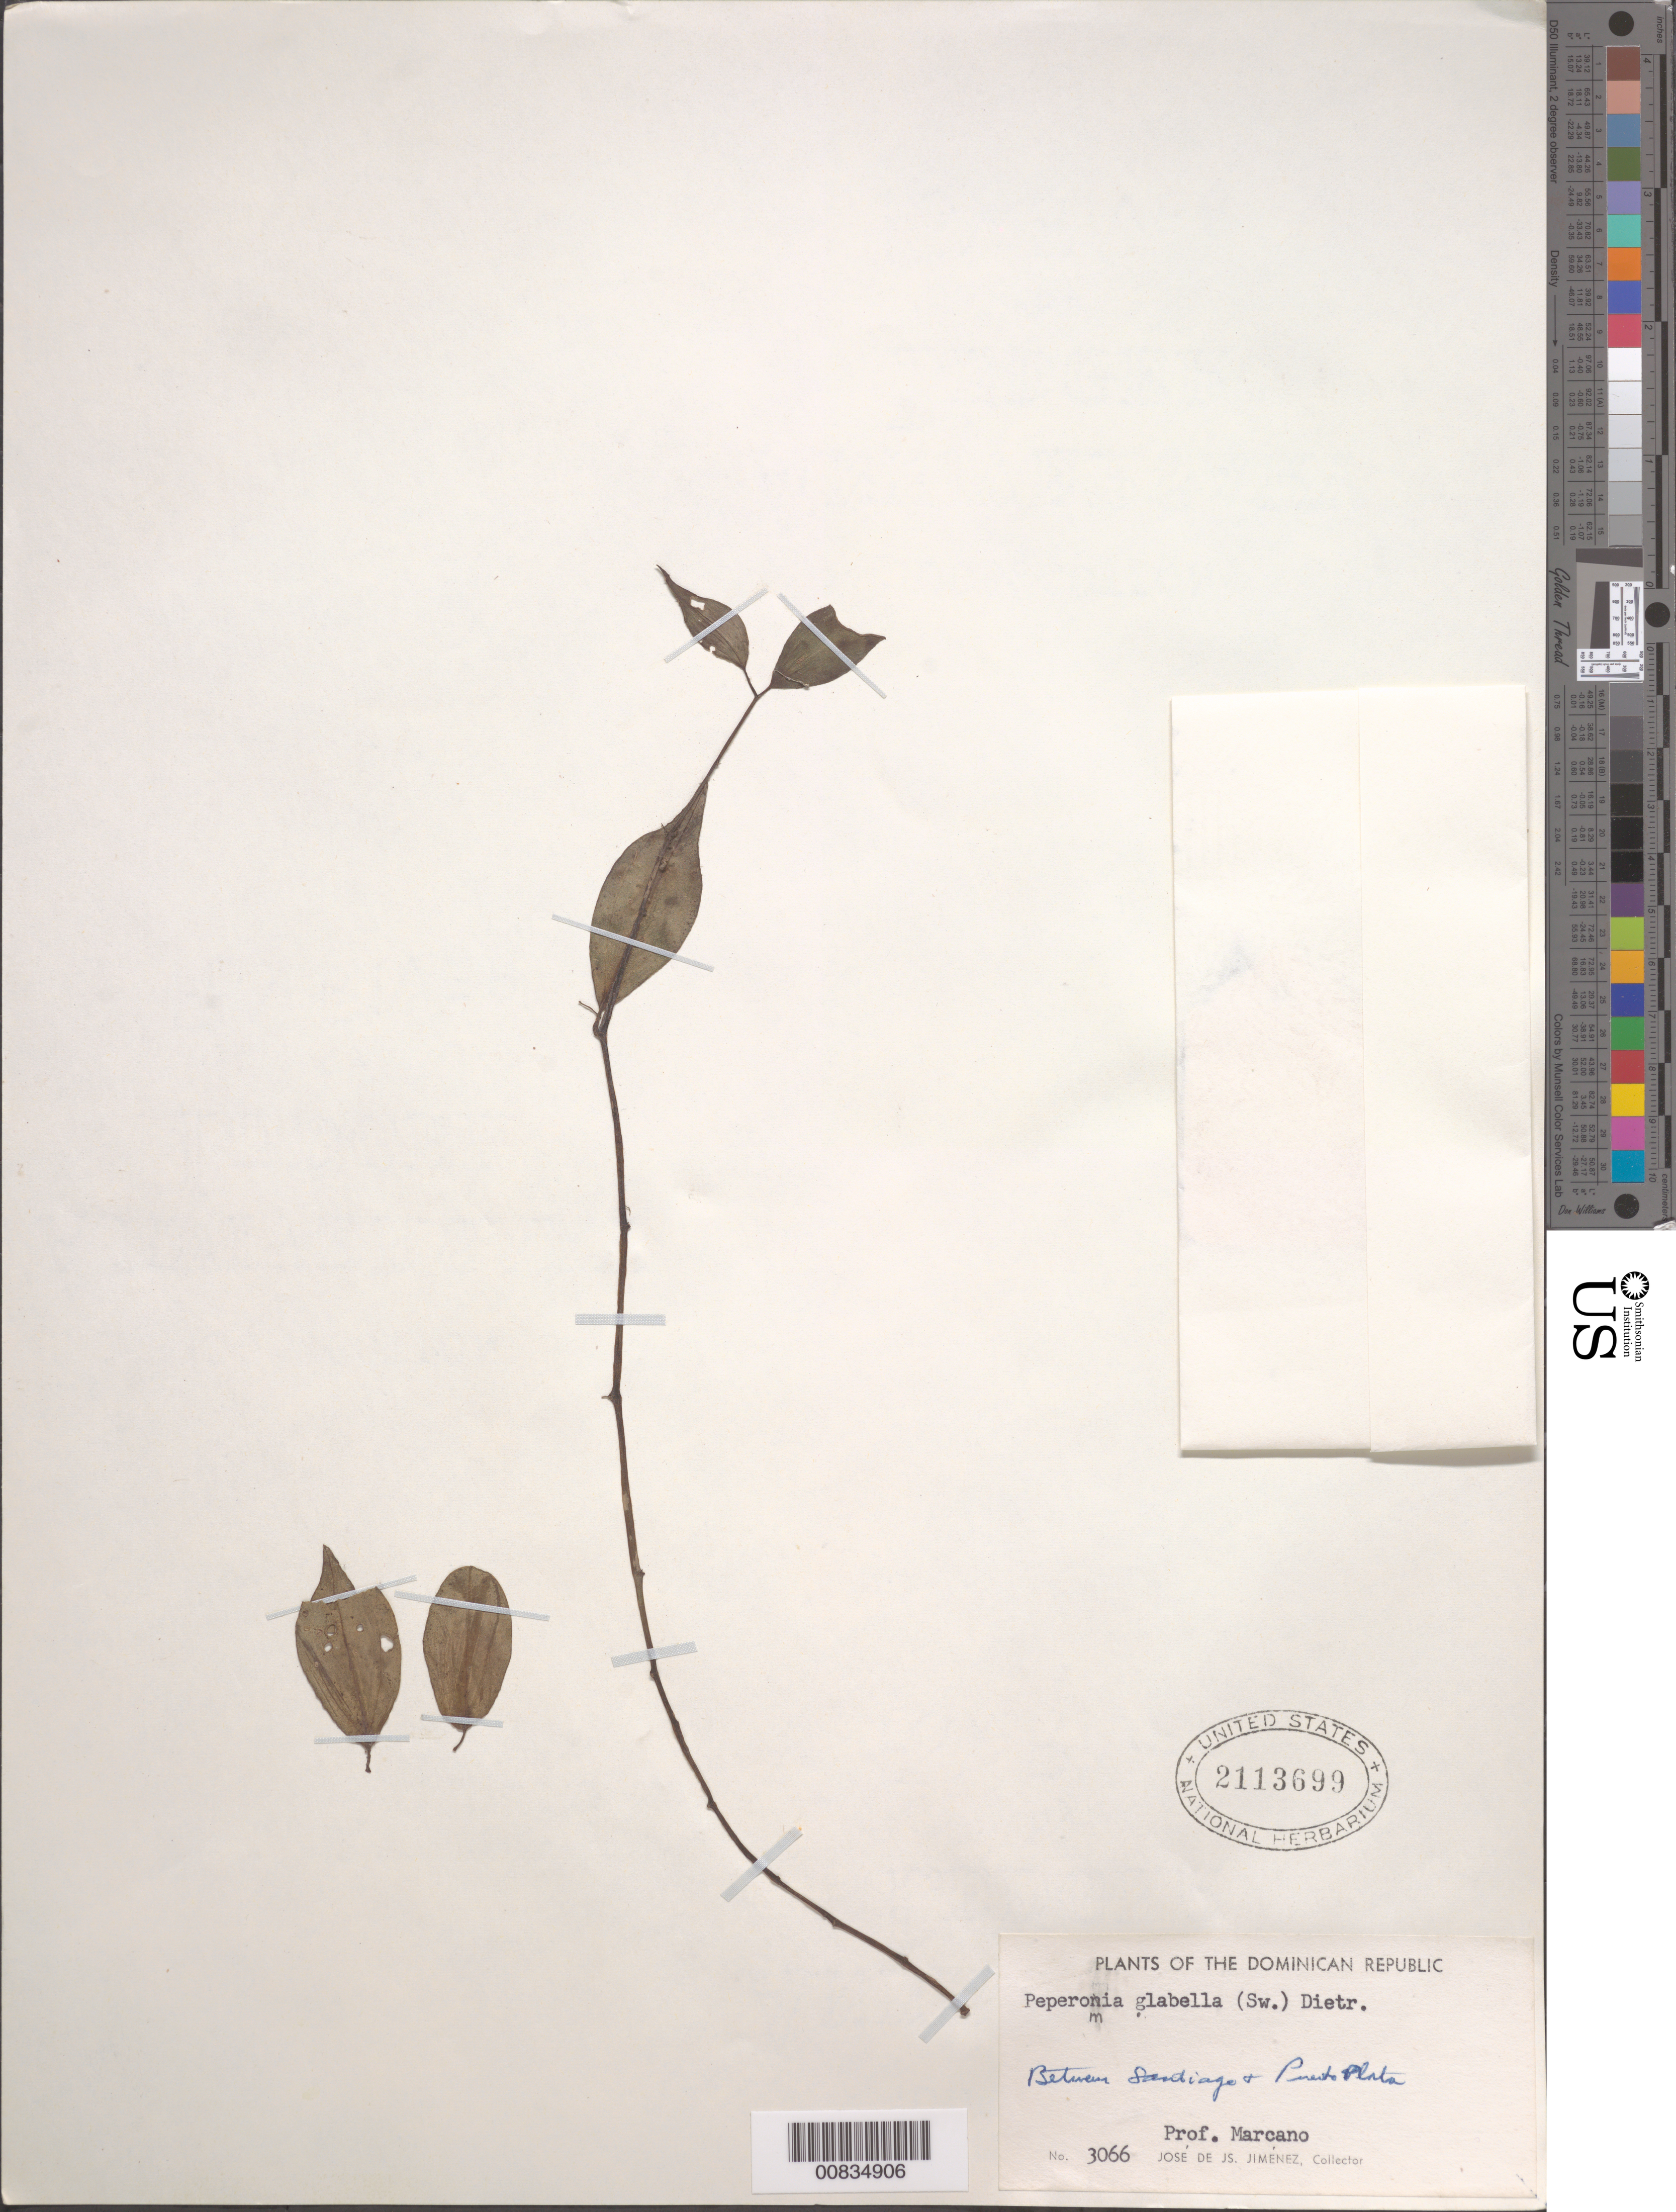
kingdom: Plantae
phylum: Tracheophyta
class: Magnoliopsida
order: Piperales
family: Piperaceae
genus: Peperomia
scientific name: Peperomia glabella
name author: (Sw.) A. Dietr.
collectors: J. J. Jiménez & E. J. Marcano F.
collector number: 3066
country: Dominican Republic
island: Hispaniola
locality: Between Santiago and Puerto Plata.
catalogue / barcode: US 2113699